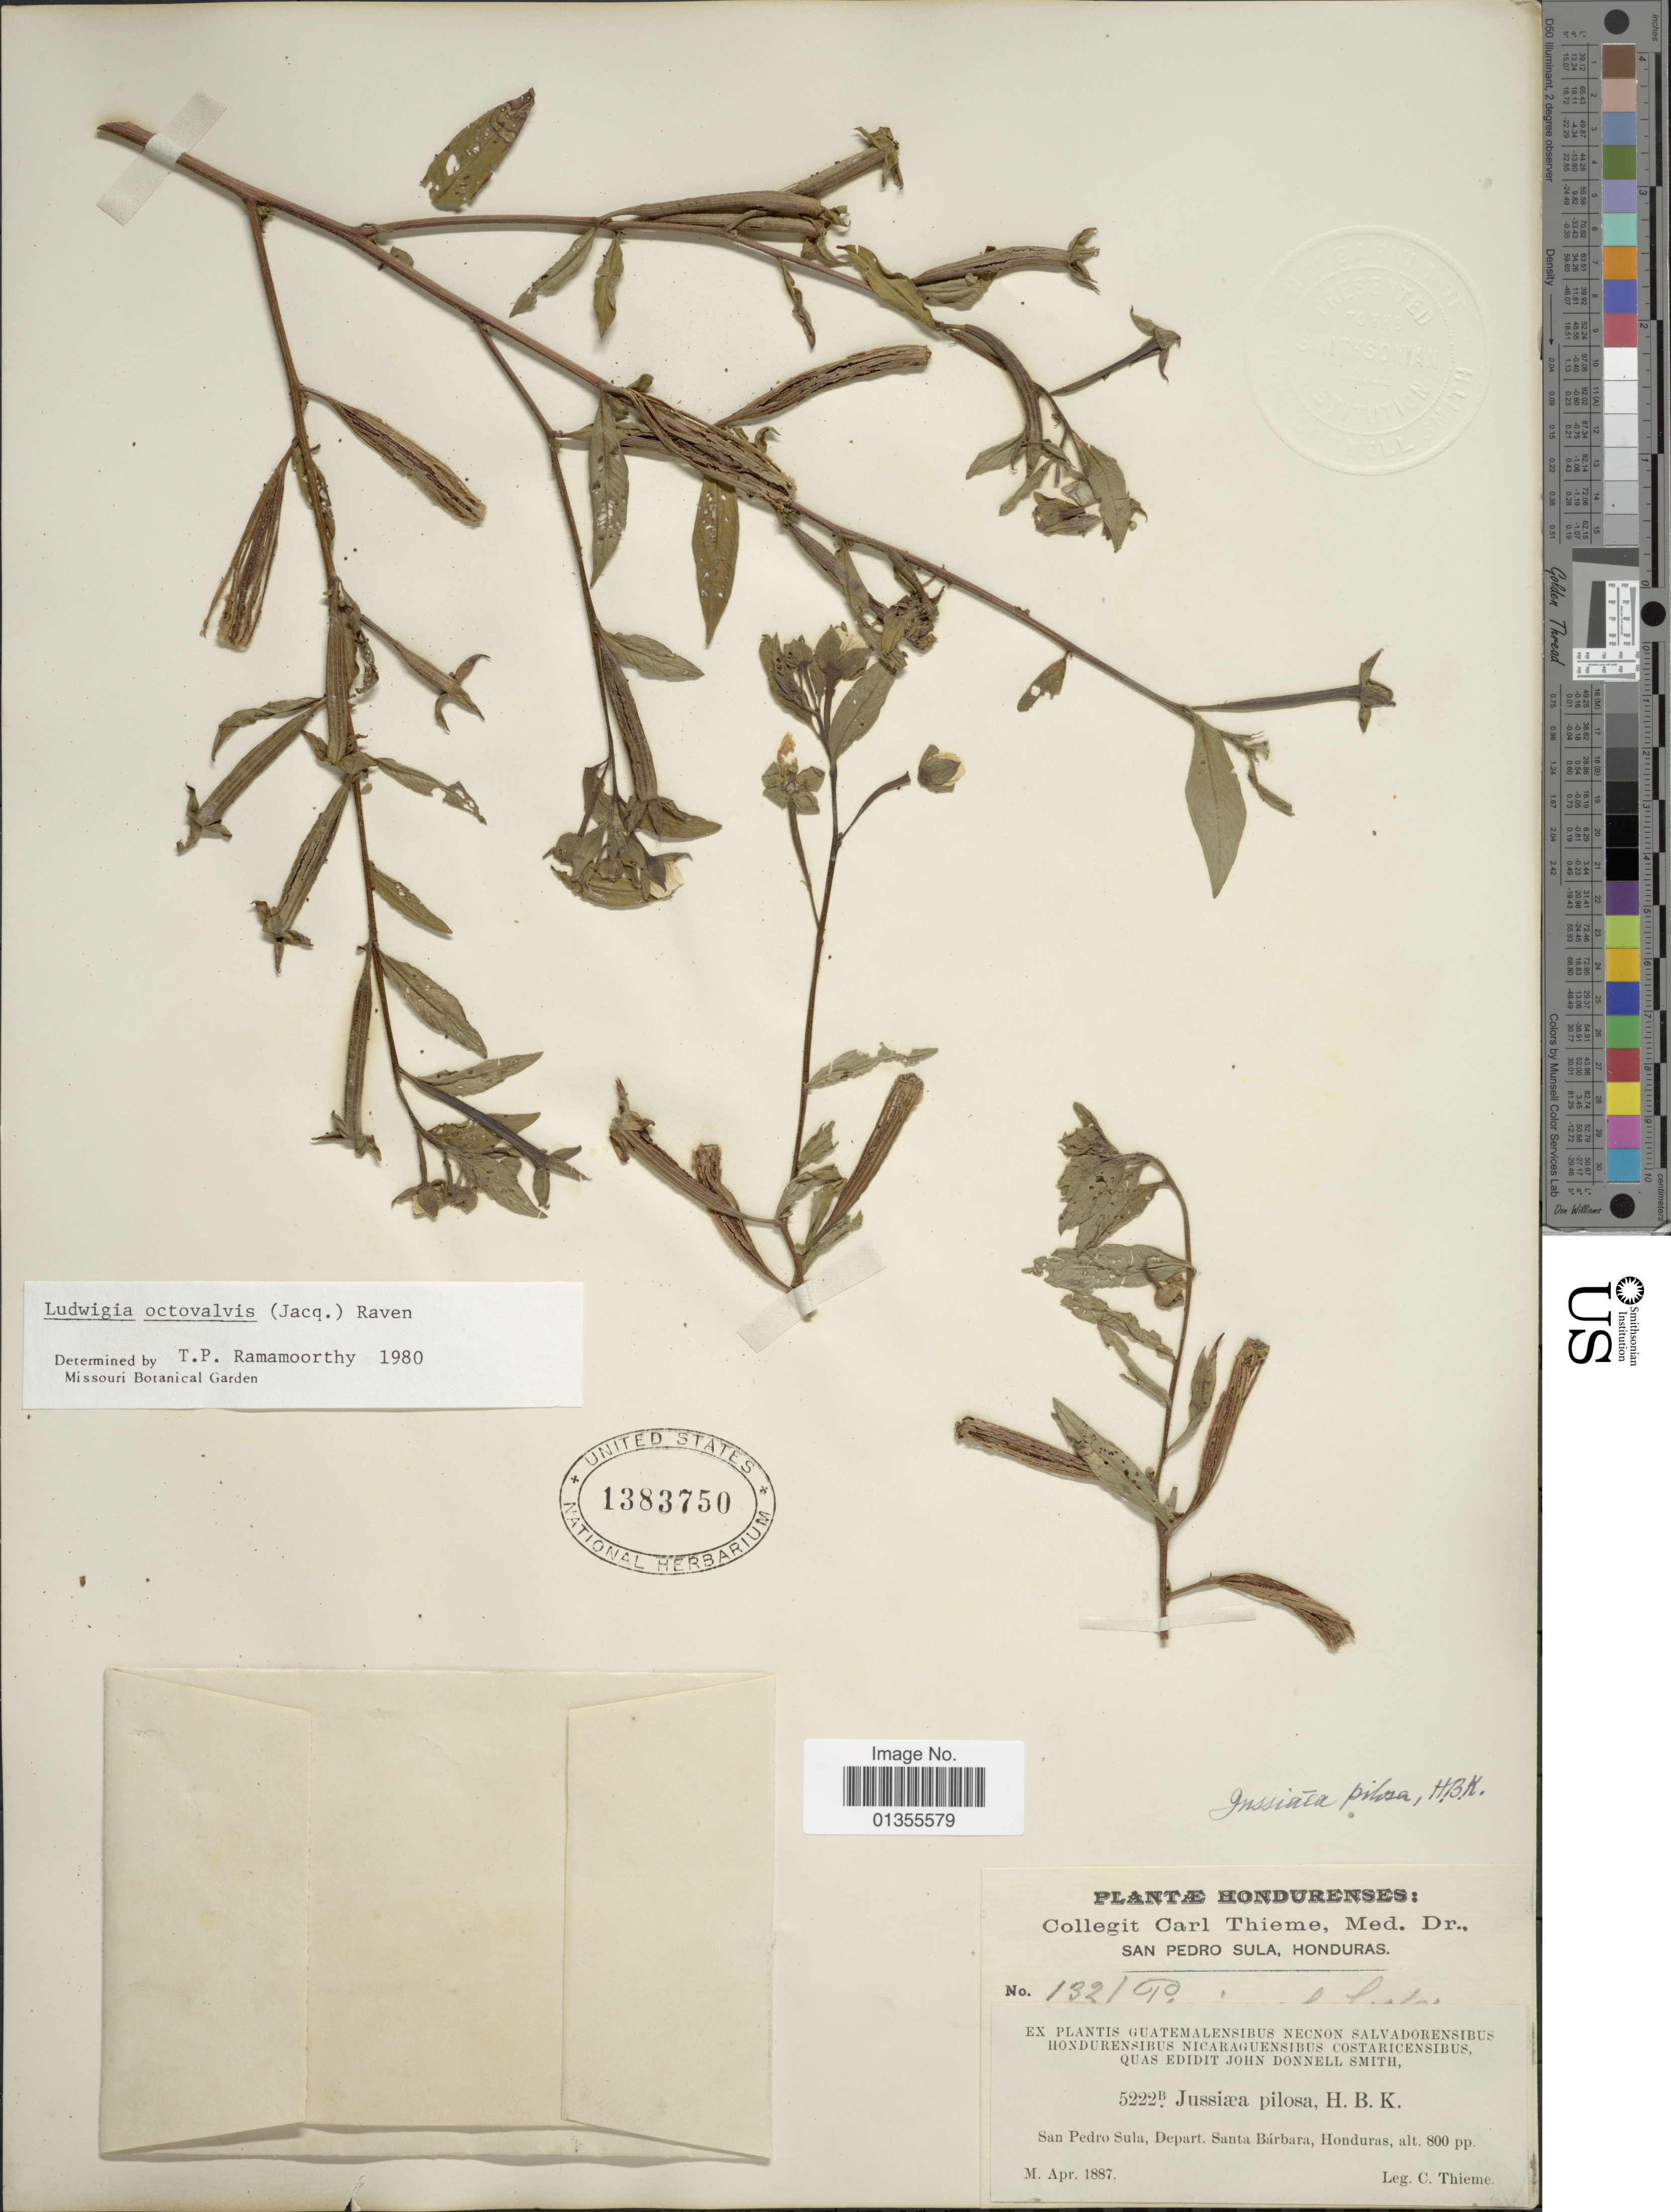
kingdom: Plantae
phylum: Tracheophyta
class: Magnoliopsida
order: Myrtales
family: Onagraceae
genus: Ludwigia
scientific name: Ludwigia octovalvis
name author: (Jacq.) P.H. Raven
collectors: C. Thieme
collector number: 1321P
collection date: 1887-04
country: Honduras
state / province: Santa Bárbara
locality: San Pedro Sula, Depart. Santa Bárbara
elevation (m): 244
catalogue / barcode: US 1383750